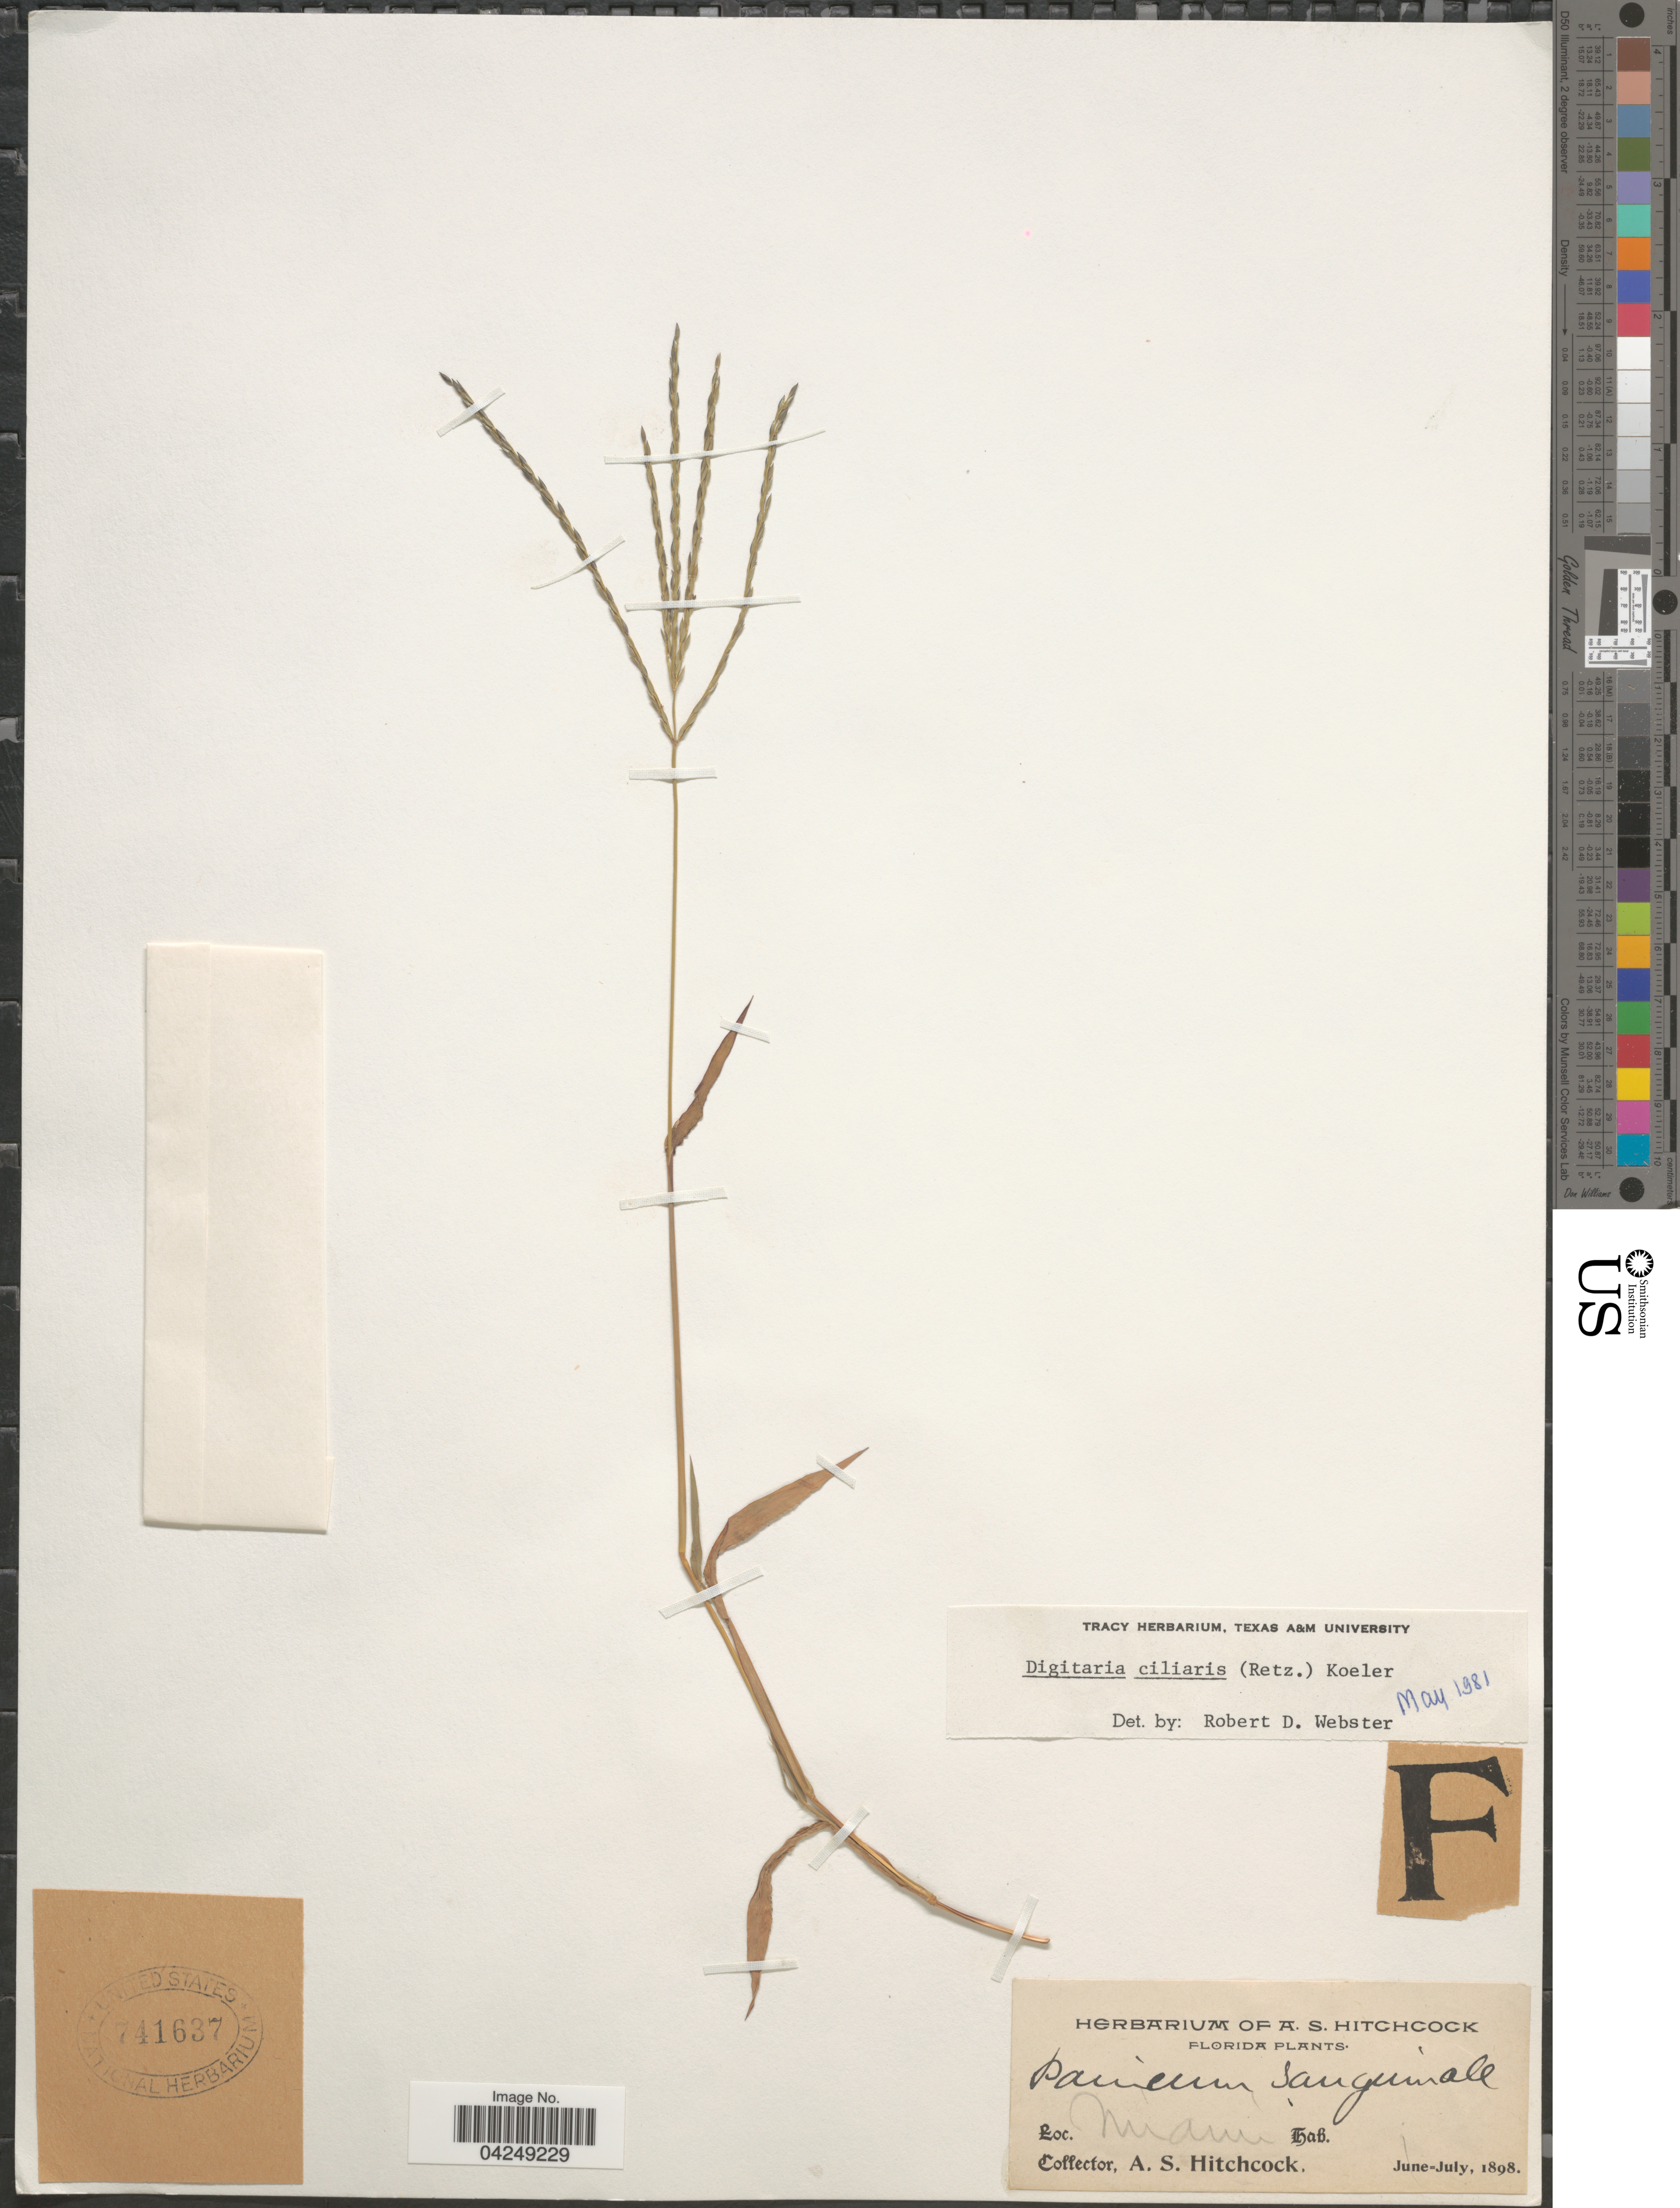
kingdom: Plantae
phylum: Tracheophyta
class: Liliopsida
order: Poales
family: Poaceae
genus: Digitaria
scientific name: Digitaria ciliaris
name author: (Retz.) Koeler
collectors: A. S. Hitchcock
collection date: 1898-06/1898-07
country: United States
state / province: Florida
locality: Miami.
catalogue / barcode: US 741637